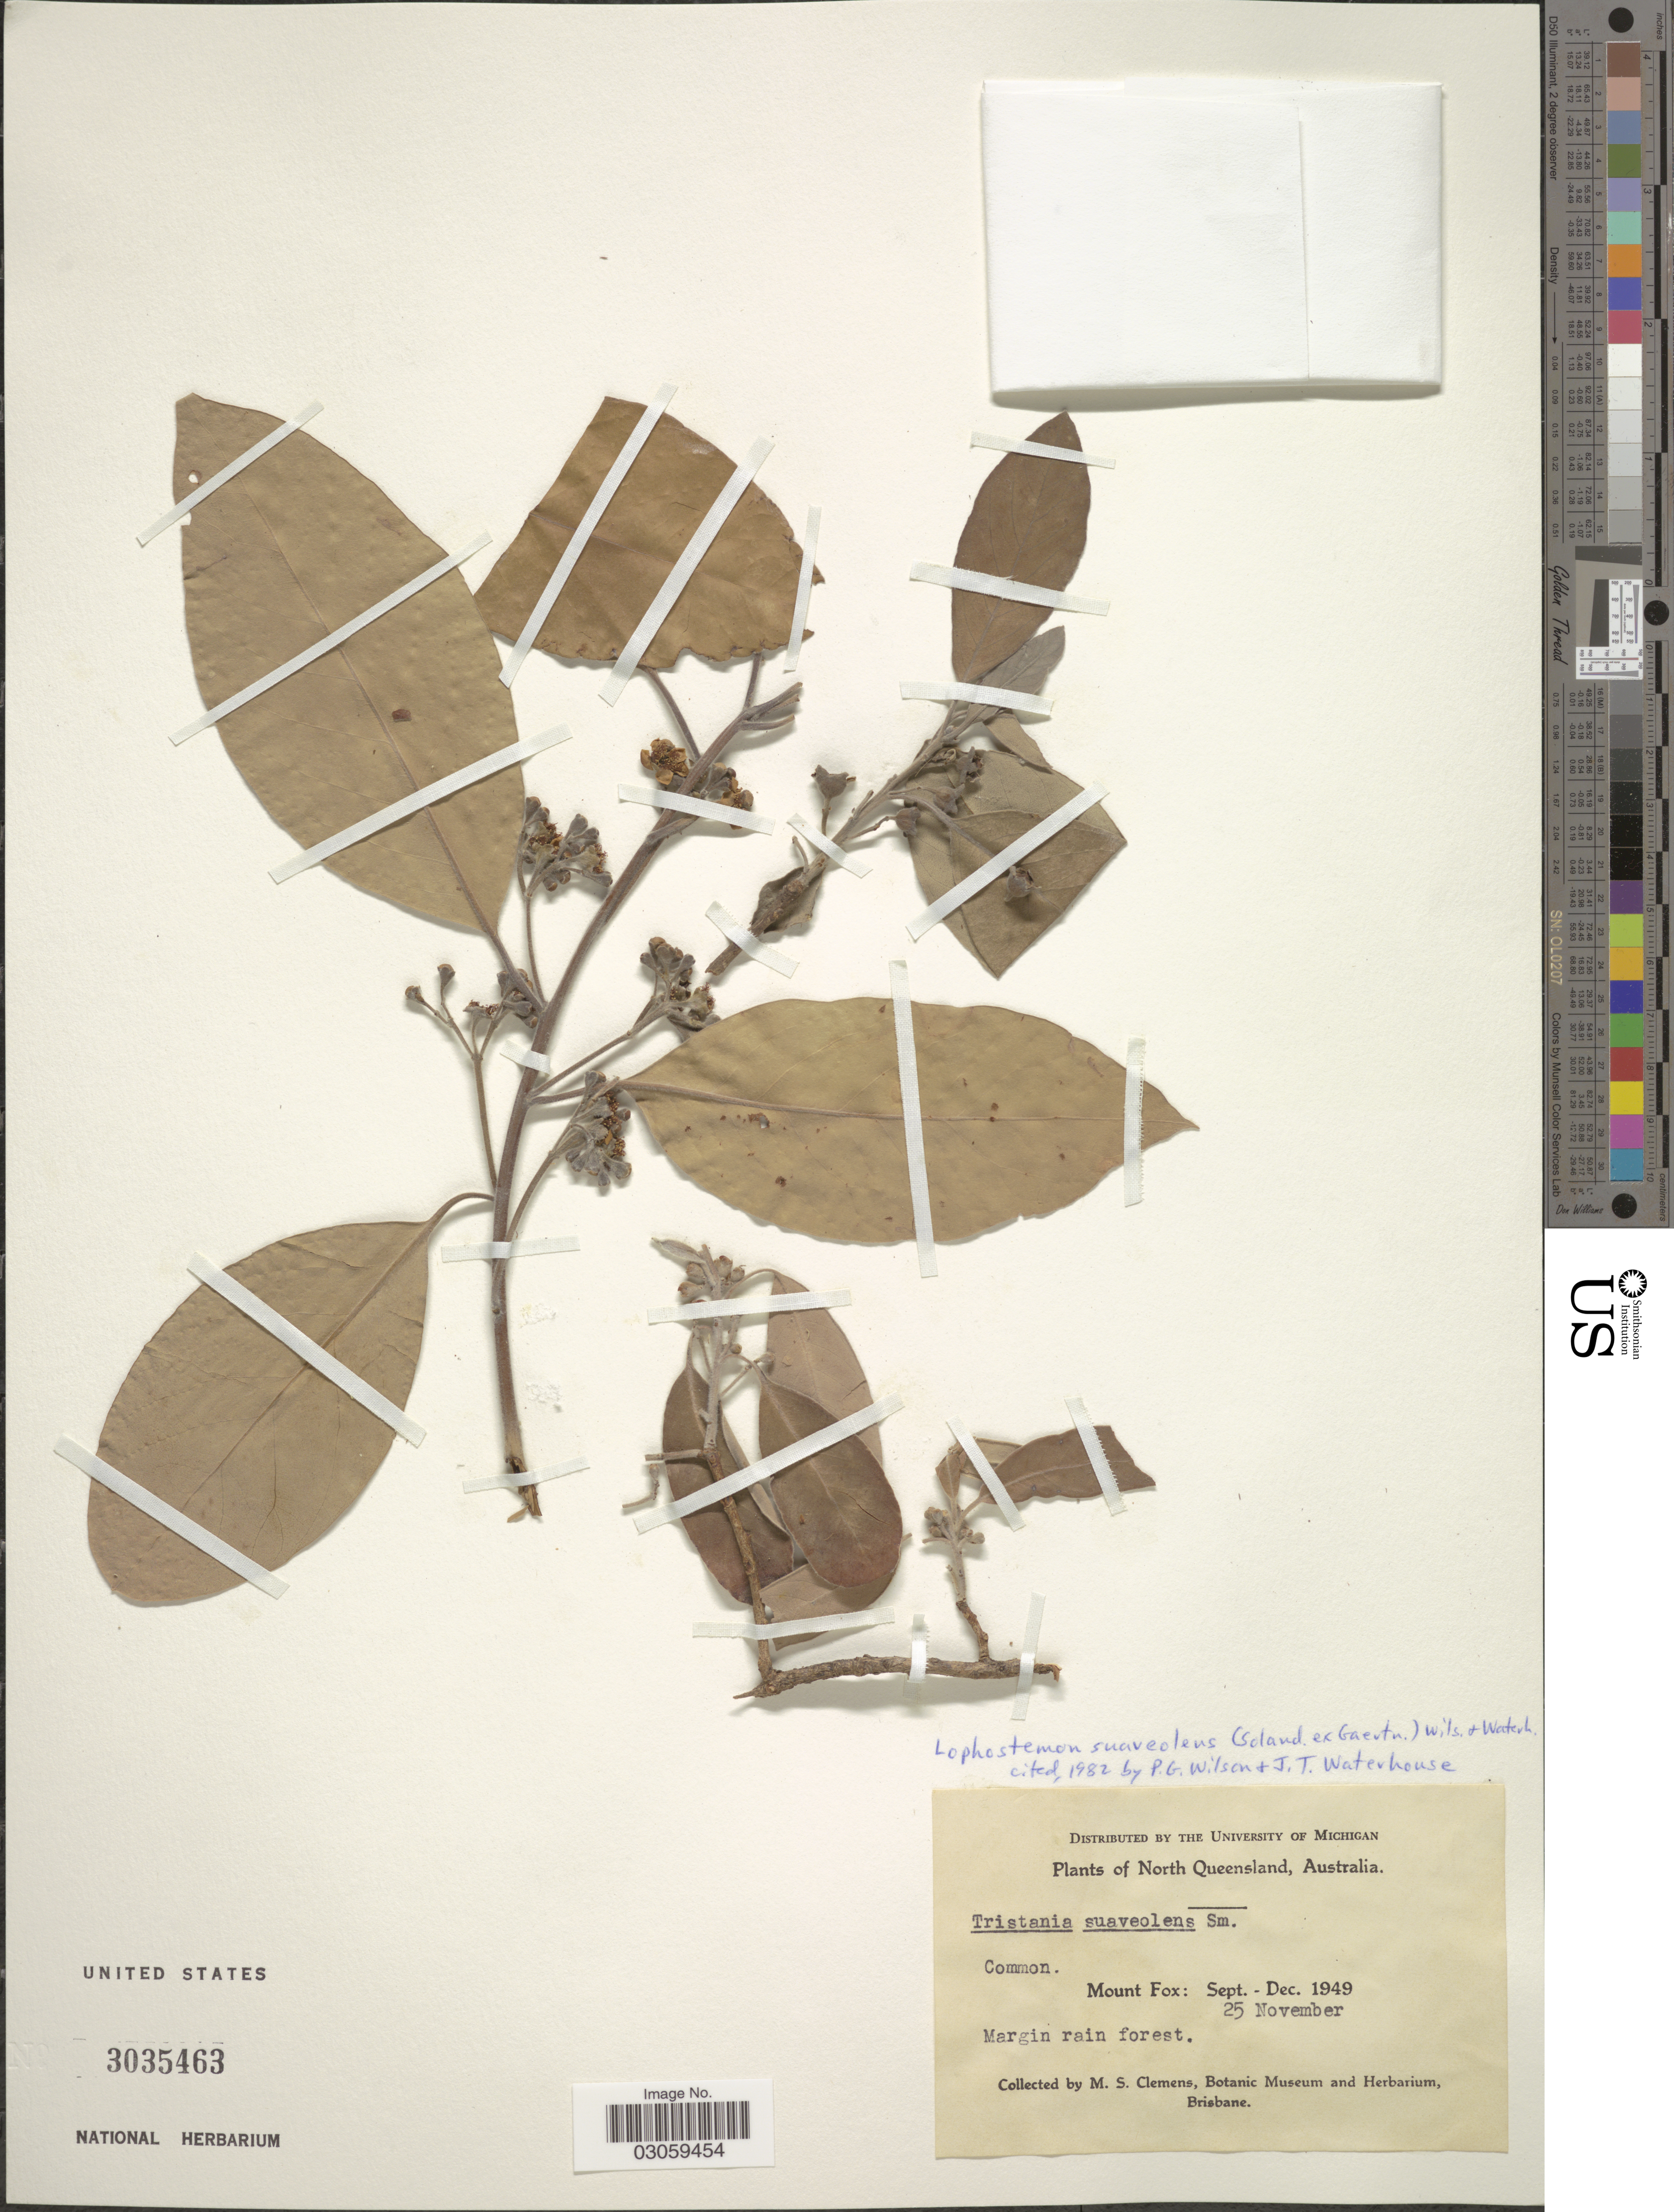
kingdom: Plantae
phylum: Tracheophyta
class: Magnoliopsida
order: Myrtales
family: Myrtaceae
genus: Lophostemon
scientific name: Lophostemon suaveolens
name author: (Sol. ex Gaertn.) P.G. Wilson & J. T. Waterh.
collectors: M. S. Clemens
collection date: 1949-11-25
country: Australia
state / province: Queensland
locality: North Queensland. Mount Fox.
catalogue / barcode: US 3035463